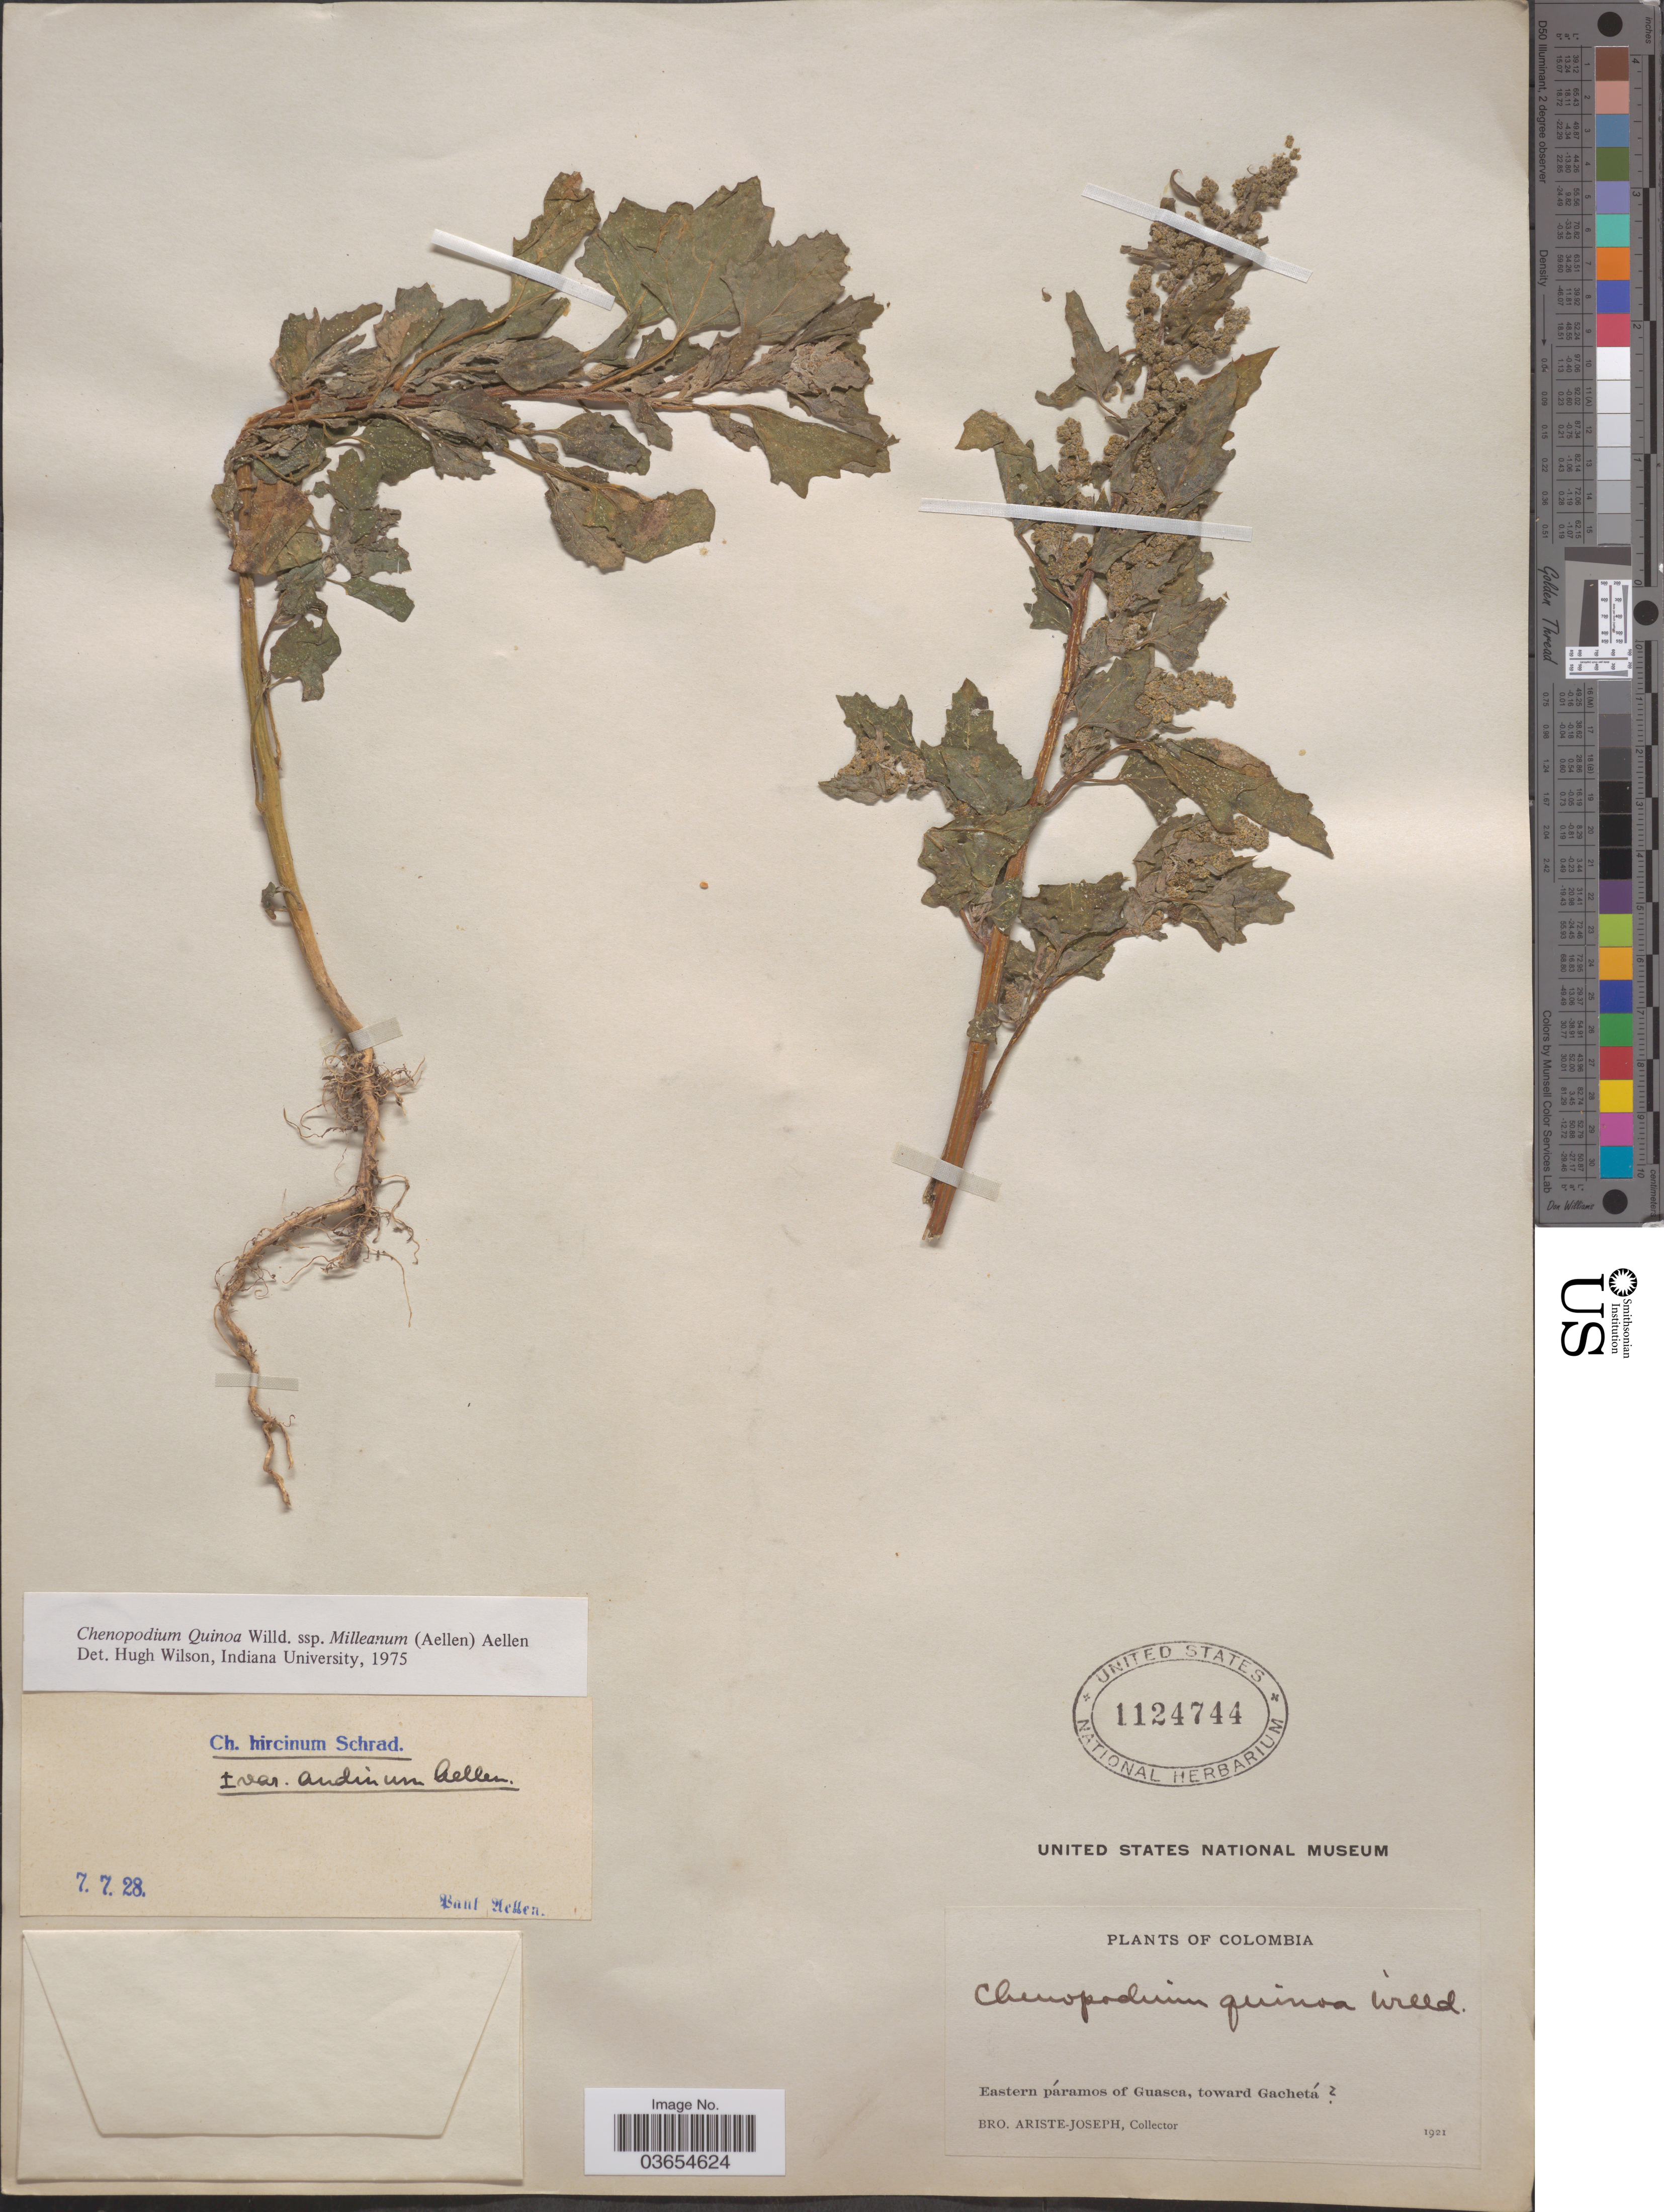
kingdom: Plantae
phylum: Tracheophyta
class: Magnoliopsida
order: Caryophyllales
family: Amaranthaceae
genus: Chenopodium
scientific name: Chenopodium quinoa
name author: Willd.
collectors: Bro. Ariste-Joseph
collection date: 1921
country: Colombia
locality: Eastern páramos of Guasca, toward Gachetá [unsure placement].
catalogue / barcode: US 1124744